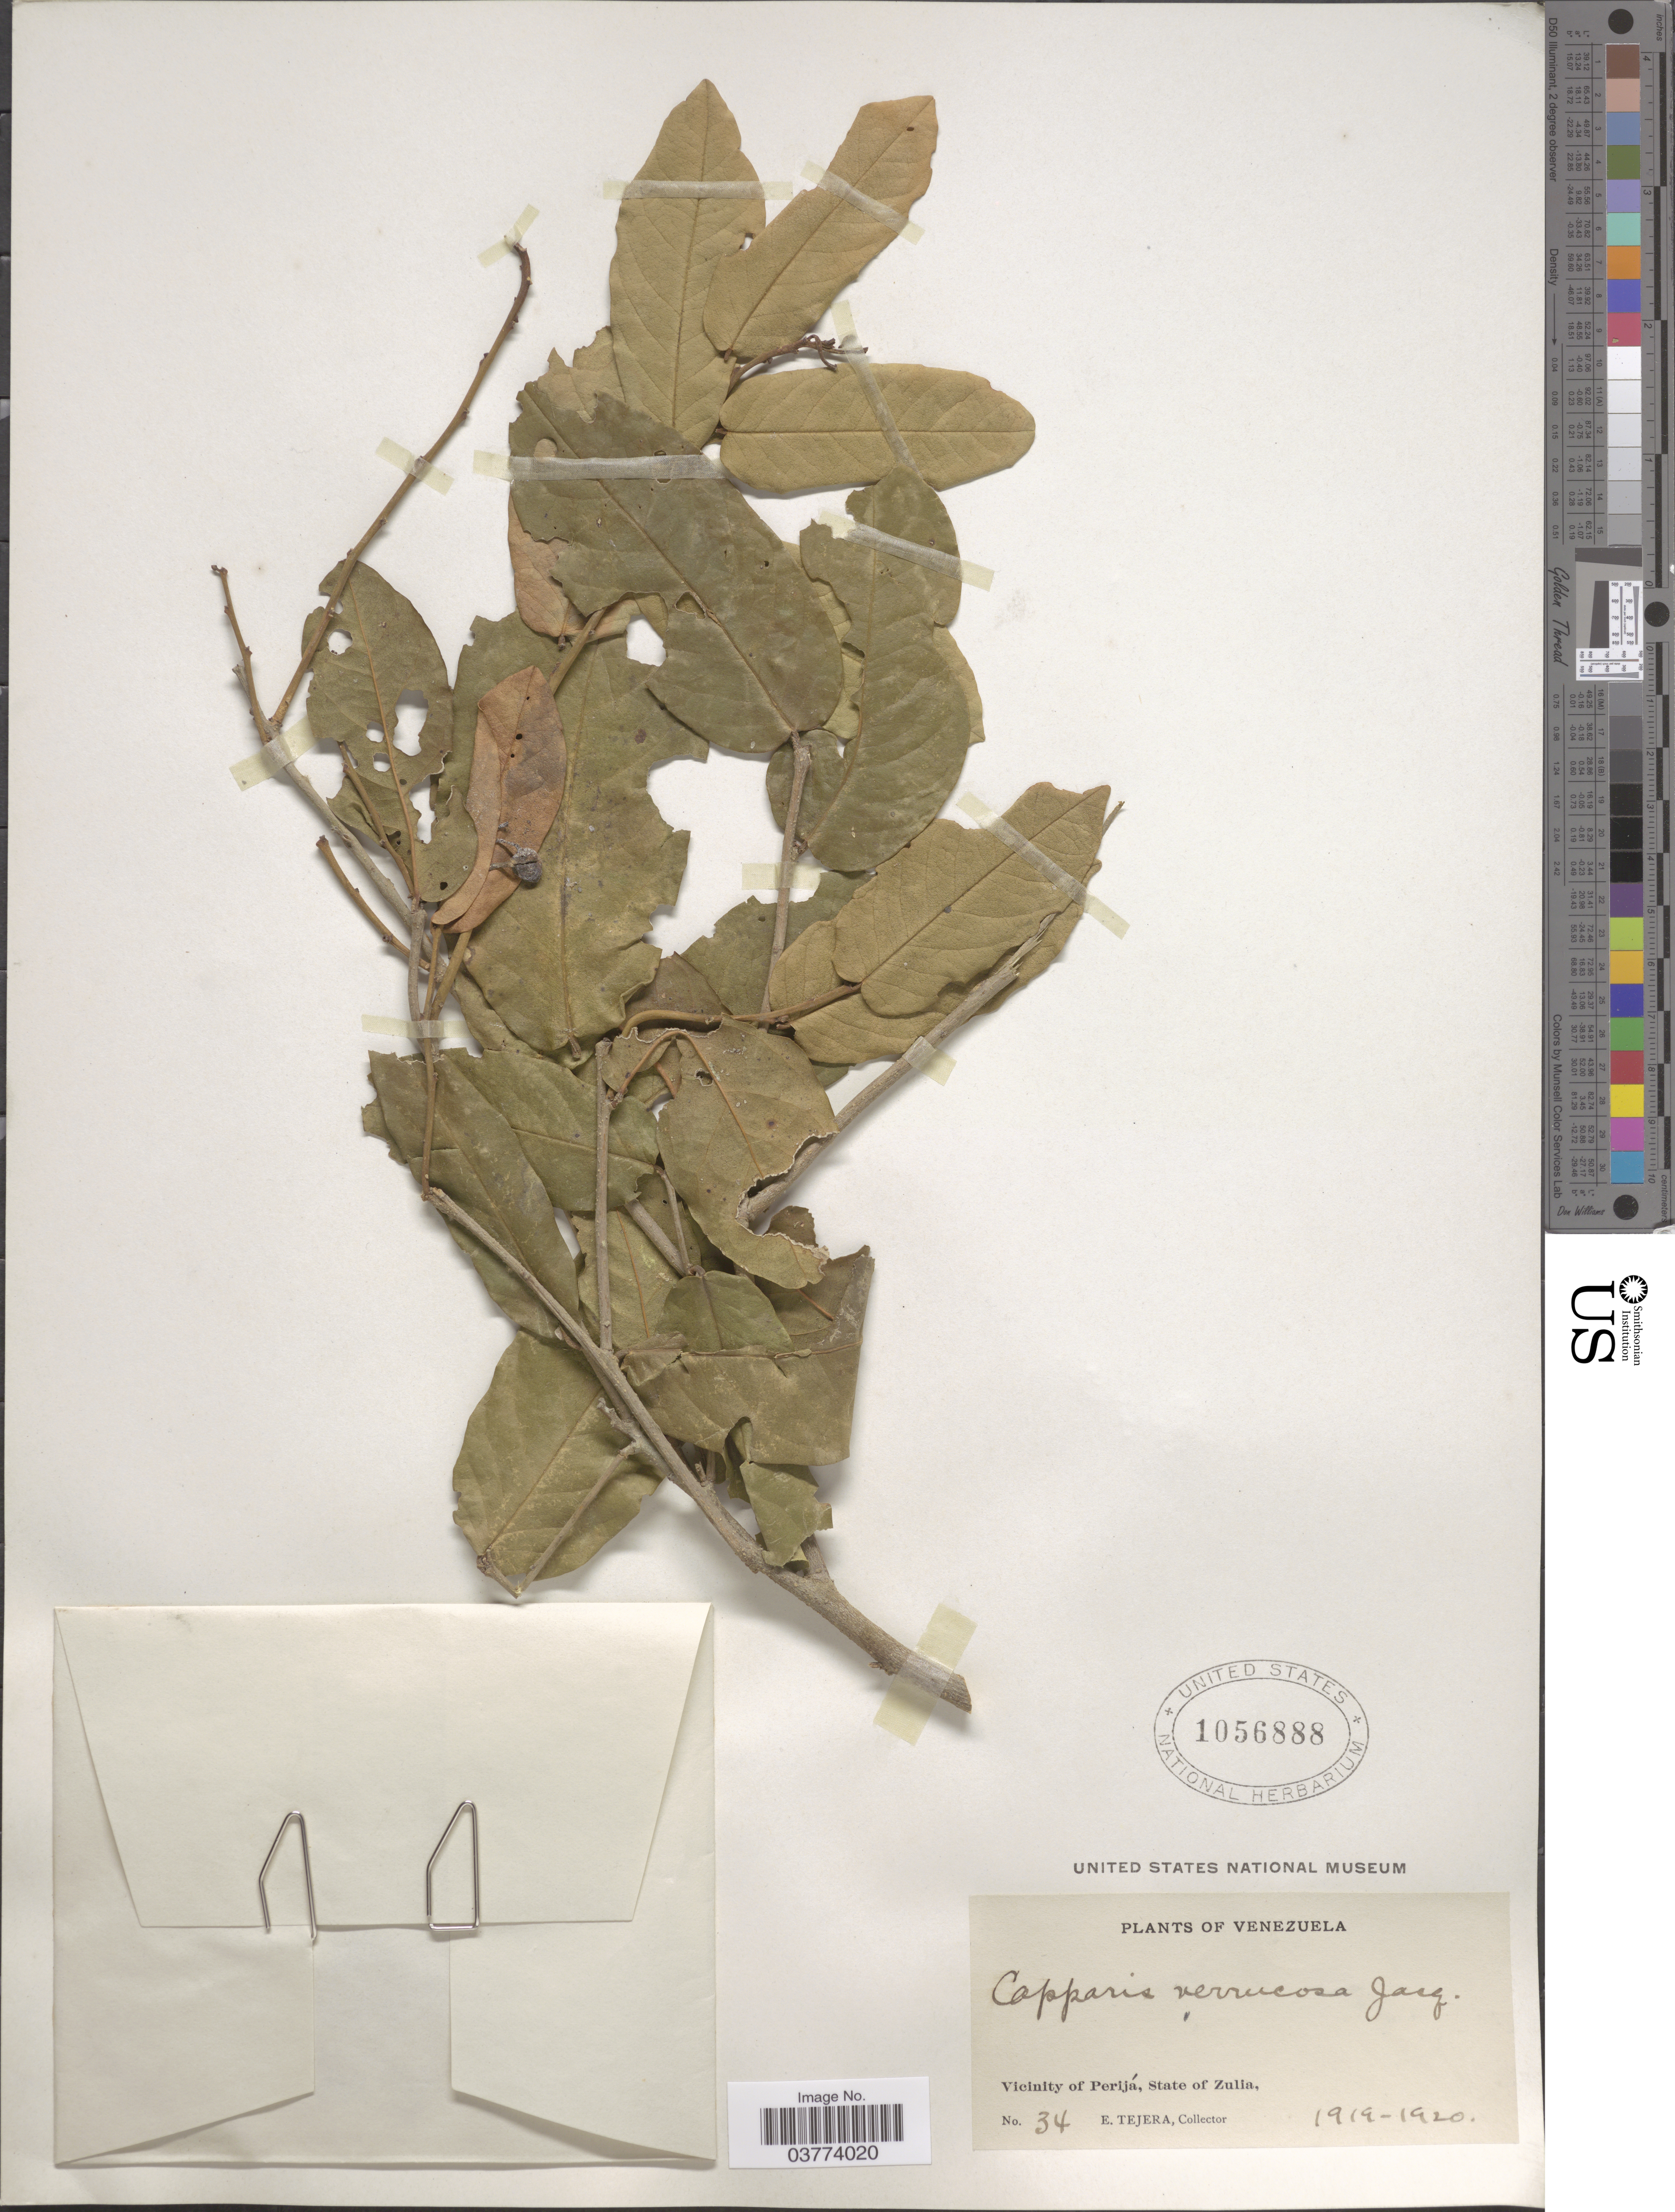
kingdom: Plantae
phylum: Tracheophyta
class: Magnoliopsida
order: Brassicales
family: Capparaceae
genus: Cynophalla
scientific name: Cynophalla verrucosa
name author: (Jacq.) J. Presl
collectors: E. Tejera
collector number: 34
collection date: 1919/1920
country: Venezuela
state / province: Zulia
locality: Vicinity of Perijá.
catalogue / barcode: US 1056888